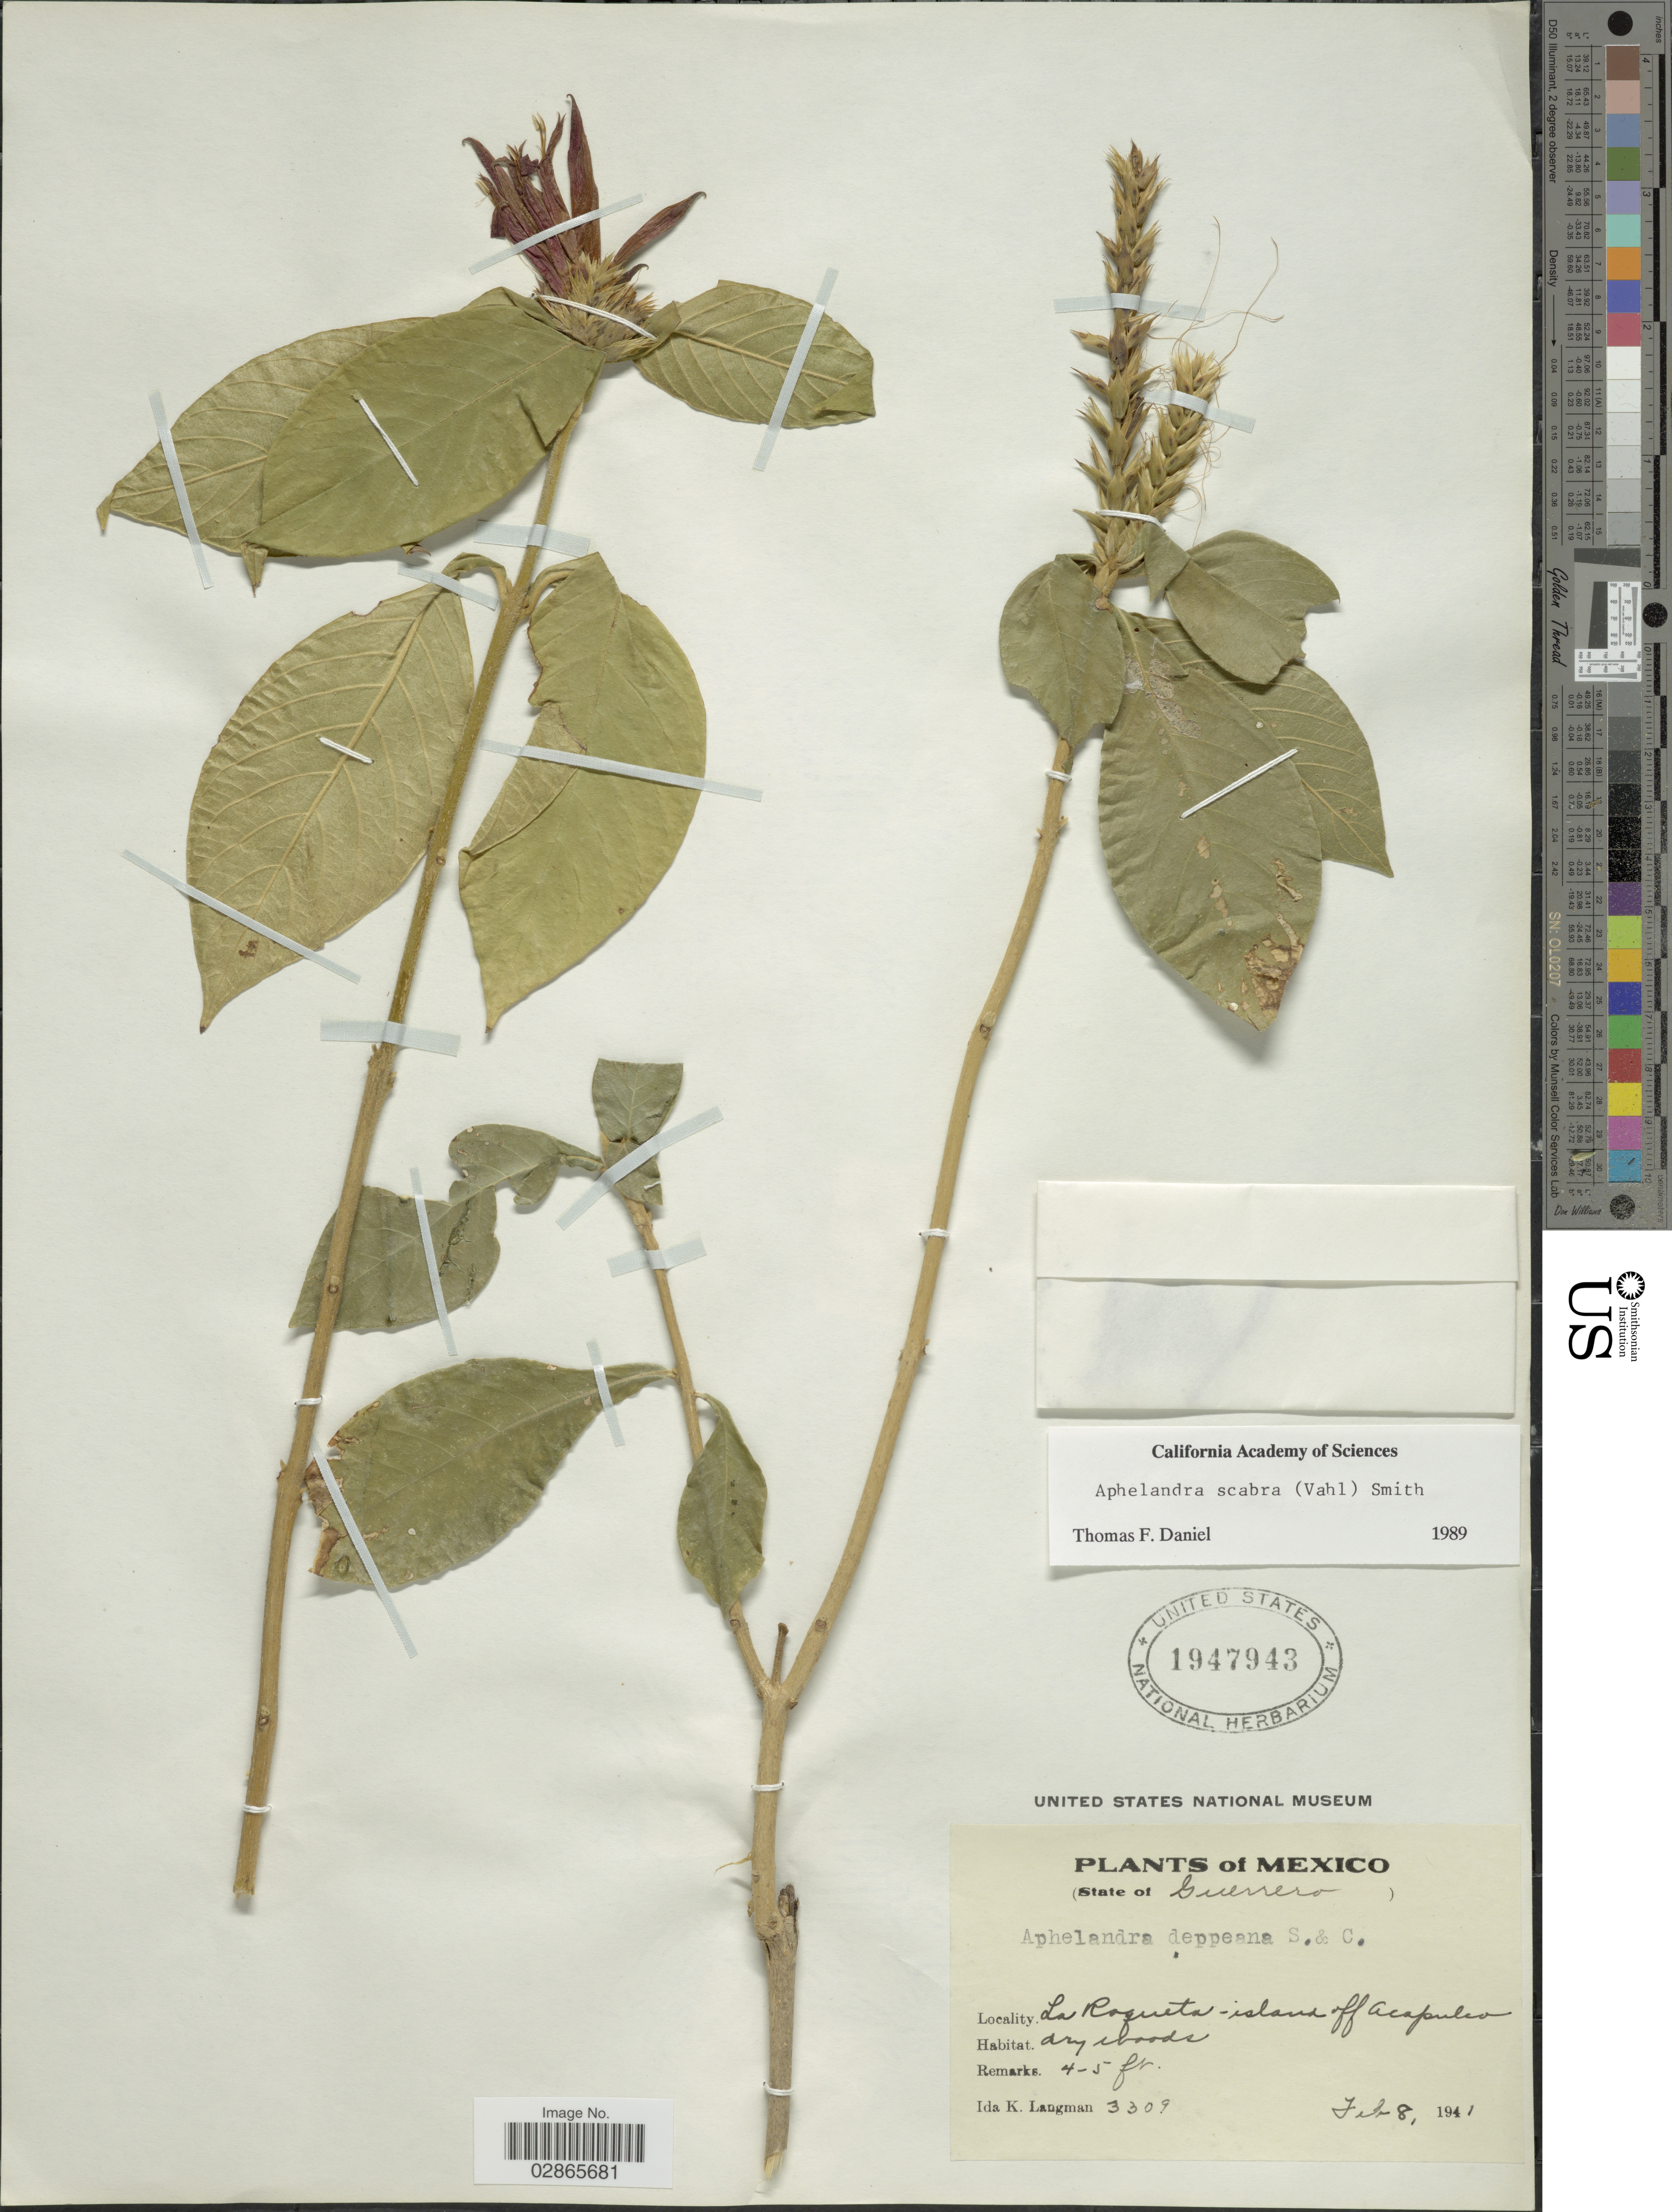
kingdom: Plantae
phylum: Tracheophyta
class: Magnoliopsida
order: Lamiales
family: Acanthaceae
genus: Aphelandra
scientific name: Aphelandra deppeana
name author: Schltdl. & Cham.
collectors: I. K. Langman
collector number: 3309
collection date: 1941-02-08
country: Mexico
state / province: Guerrero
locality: La Roqueta-island of Acapulco.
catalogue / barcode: US 1947943